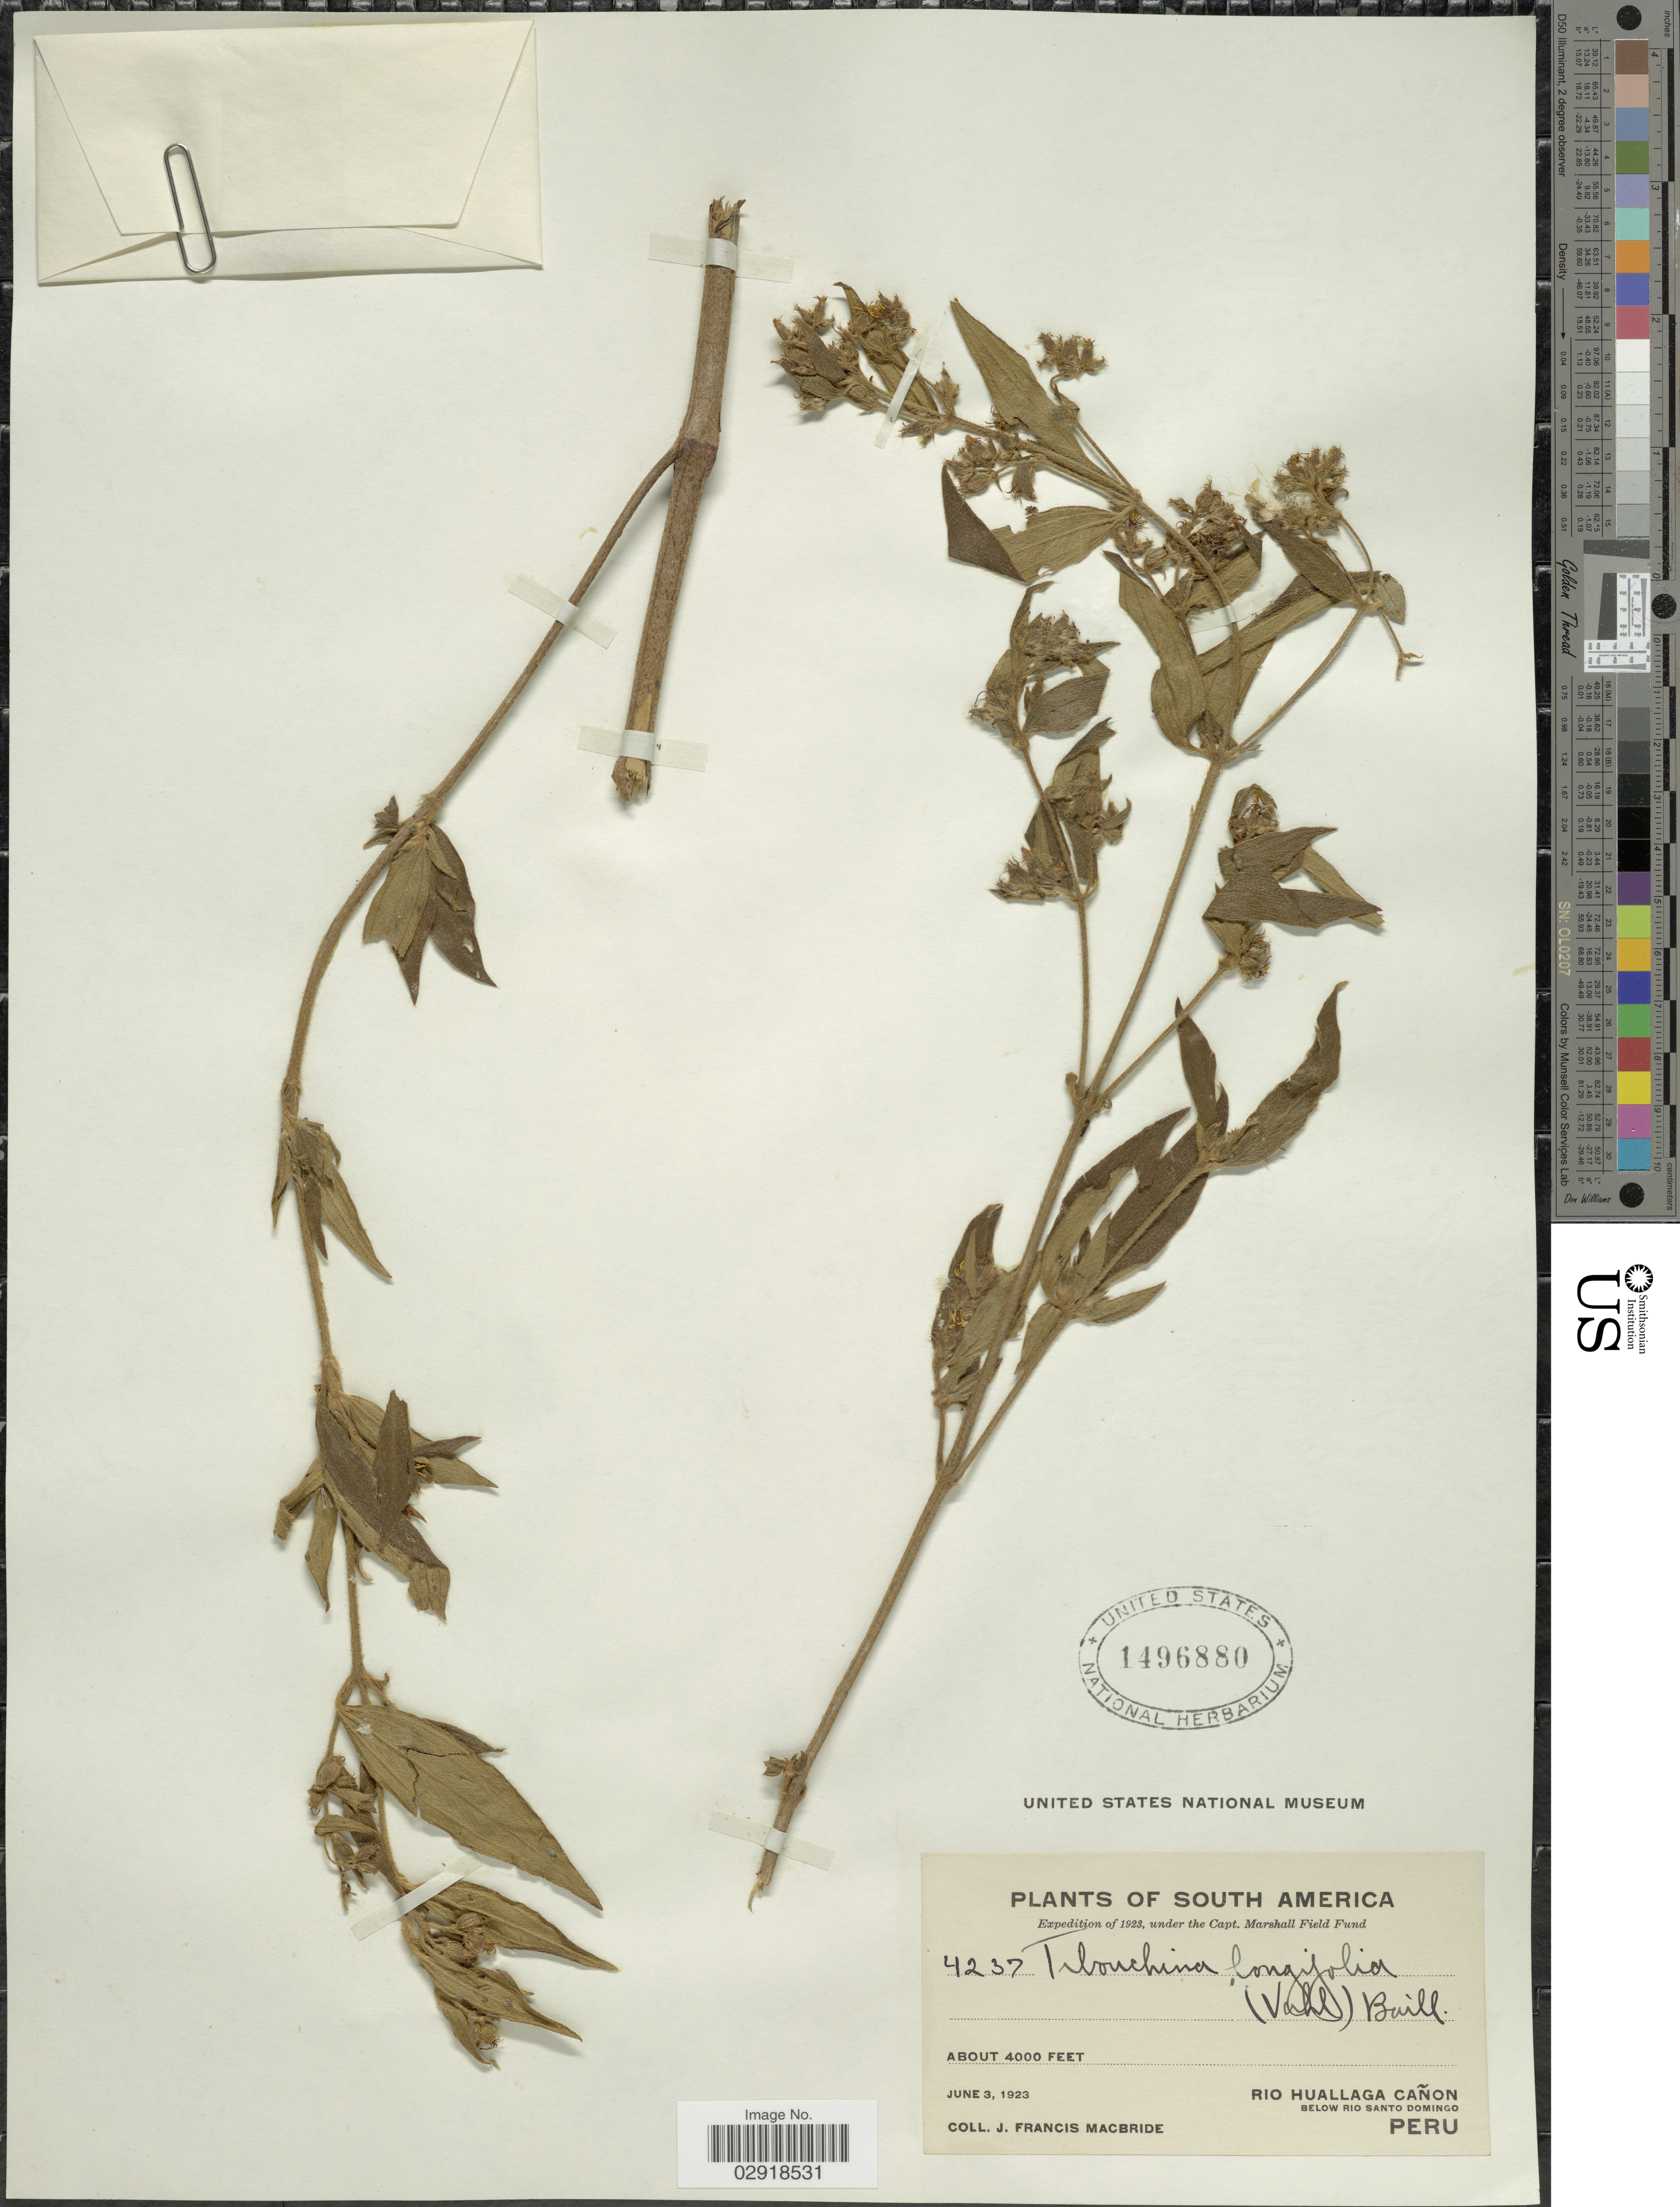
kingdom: Plantae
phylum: Tracheophyta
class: Magnoliopsida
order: Myrtales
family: Melastomataceae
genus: Chaetogastra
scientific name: Chaetogastra longifolia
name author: (Vahl) DC.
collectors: J. F. Macbride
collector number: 4237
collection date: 1923-06-03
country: Peru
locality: Rio Huallaga Cañon, below Rio Santo Domingo.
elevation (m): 1219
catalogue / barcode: US 1496880